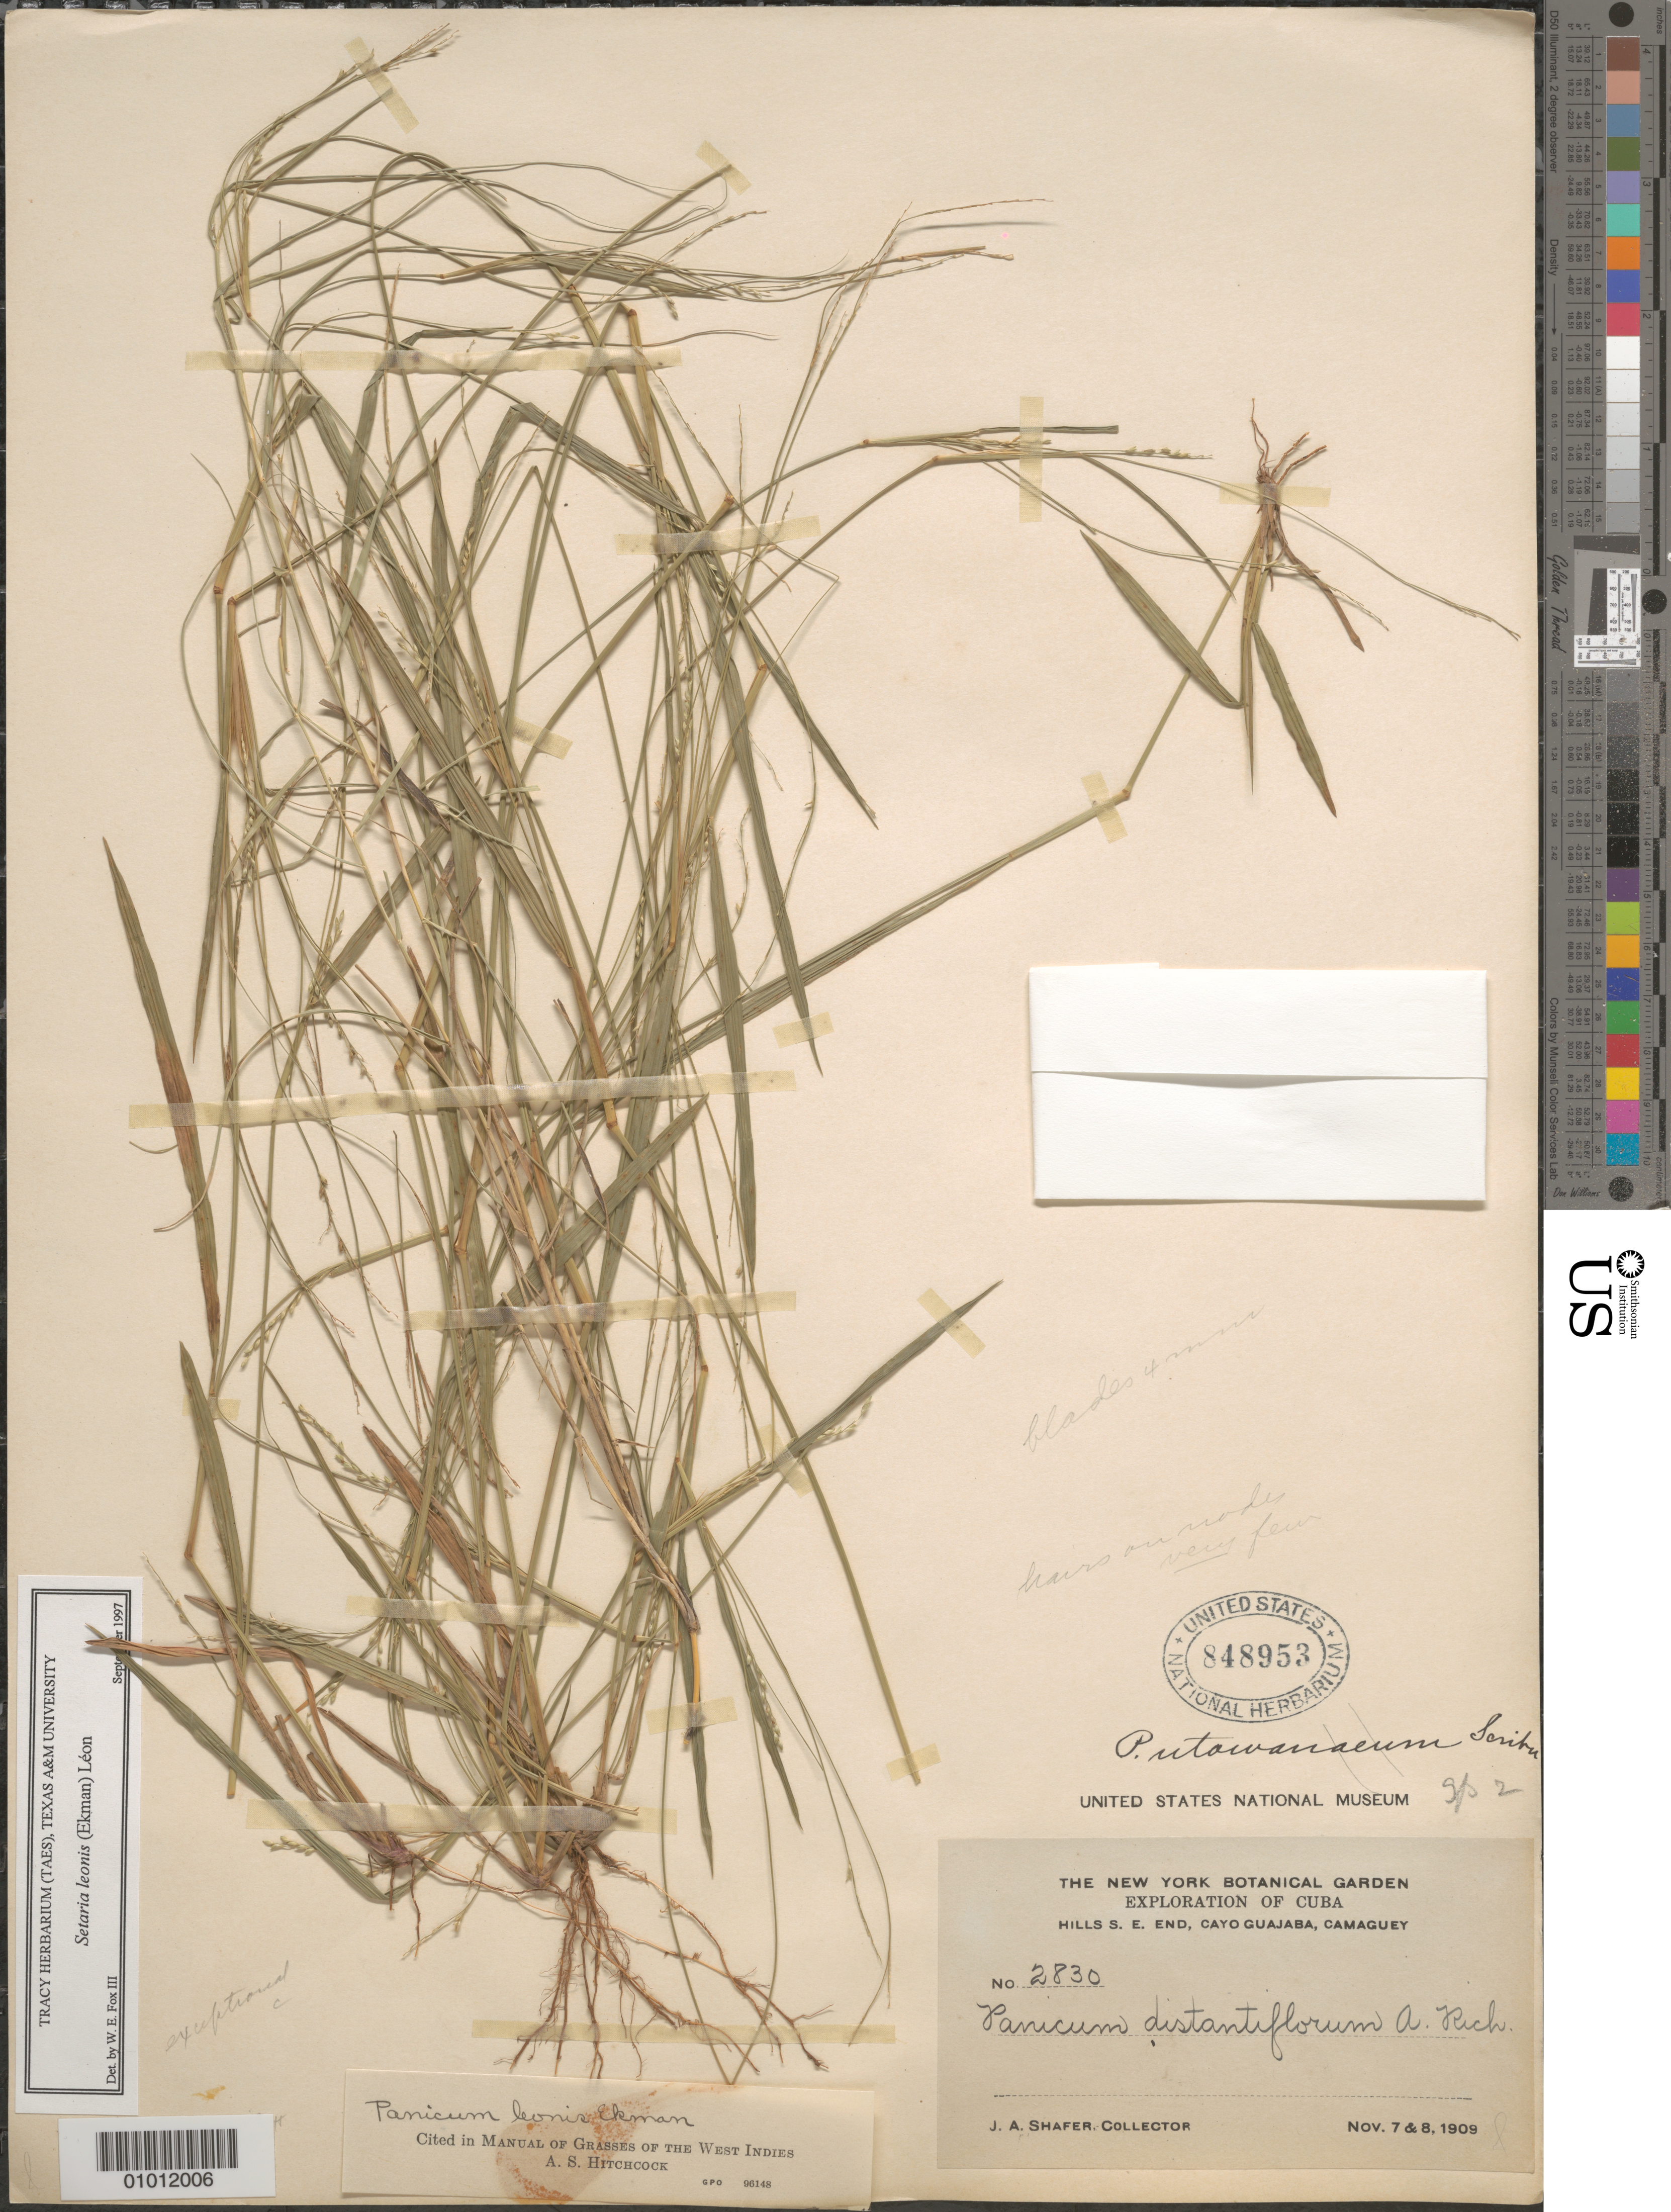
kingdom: Plantae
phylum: Tracheophyta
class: Liliopsida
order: Poales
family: Poaceae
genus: Setaria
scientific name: Setaria leonis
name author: (Ekman) León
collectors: J. A. Shafer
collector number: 2830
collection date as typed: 07 Nov 1909 to 08 Nov 1909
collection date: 1909-11-07/1909-11-08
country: Cuba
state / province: Camagüey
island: Cuba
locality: Hills SE end, Cayo Guajaba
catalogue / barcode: US 848953